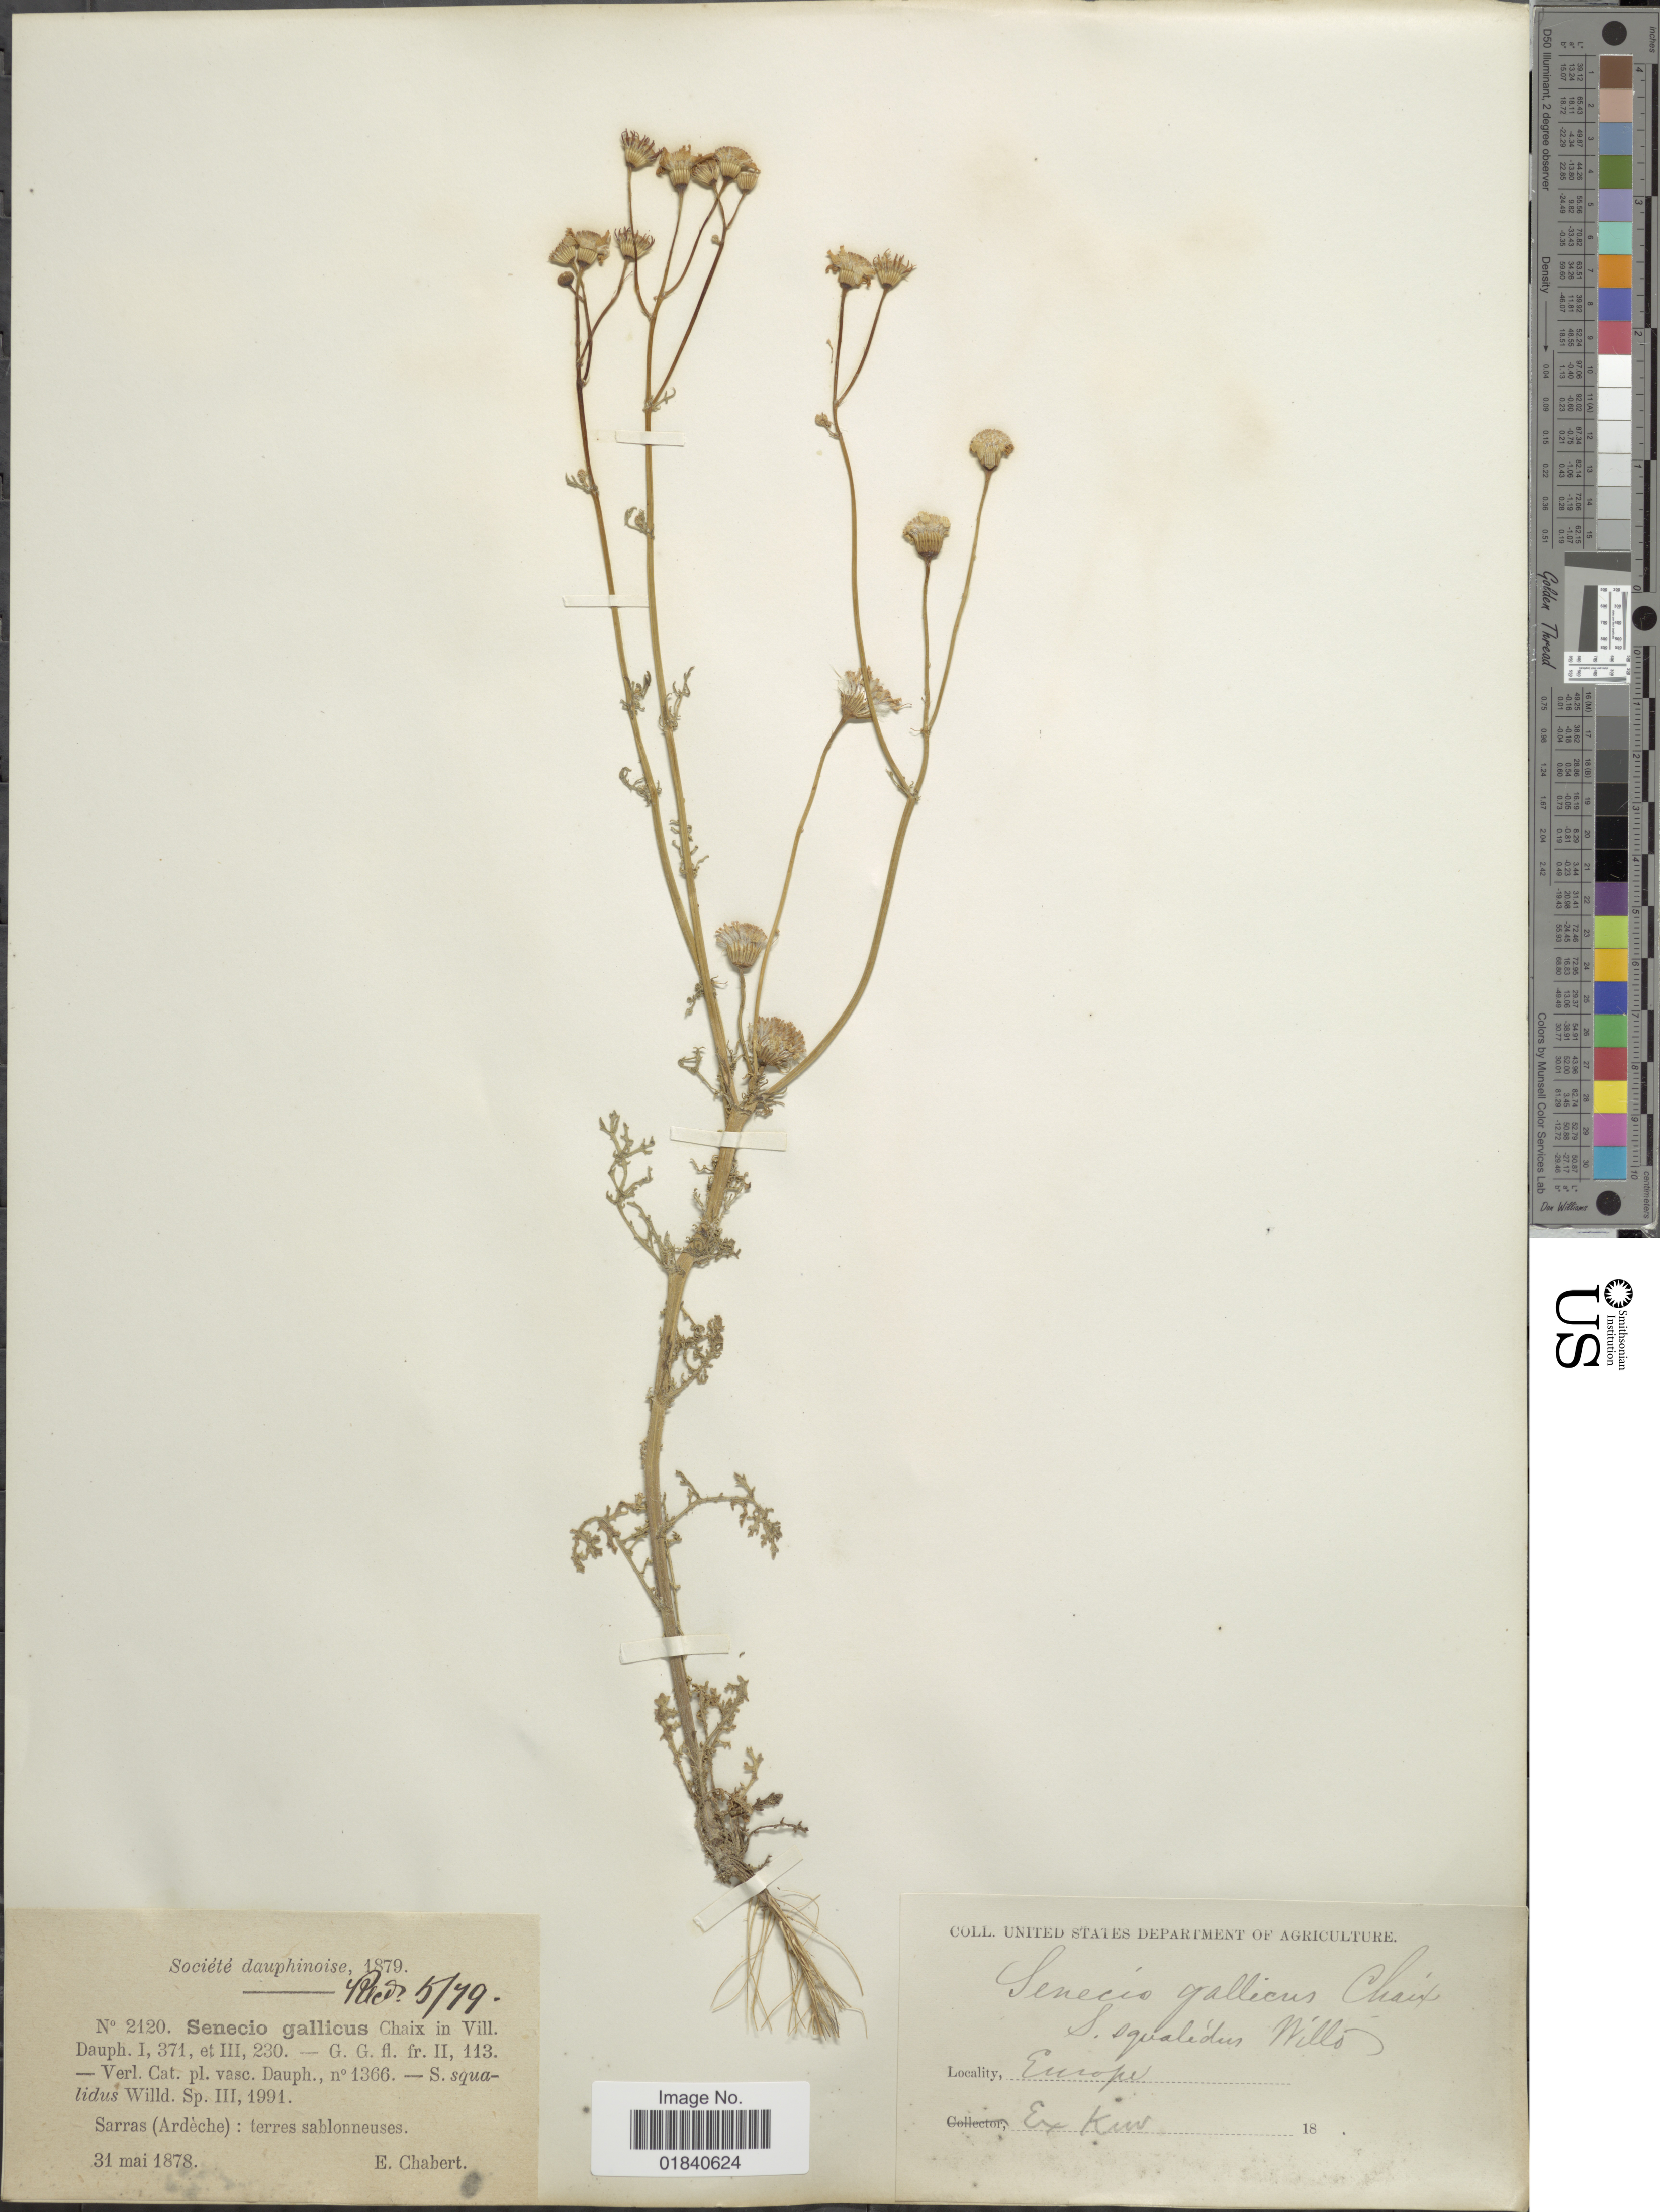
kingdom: Plantae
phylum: Tracheophyta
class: Magnoliopsida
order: Asterales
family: Asteraceae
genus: Senecio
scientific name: Senecio gallicus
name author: Vill. ex Chaix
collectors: Chabert, E.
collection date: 1878-05-31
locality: Sarras (Ardèche): terres sablonneuses. Europe